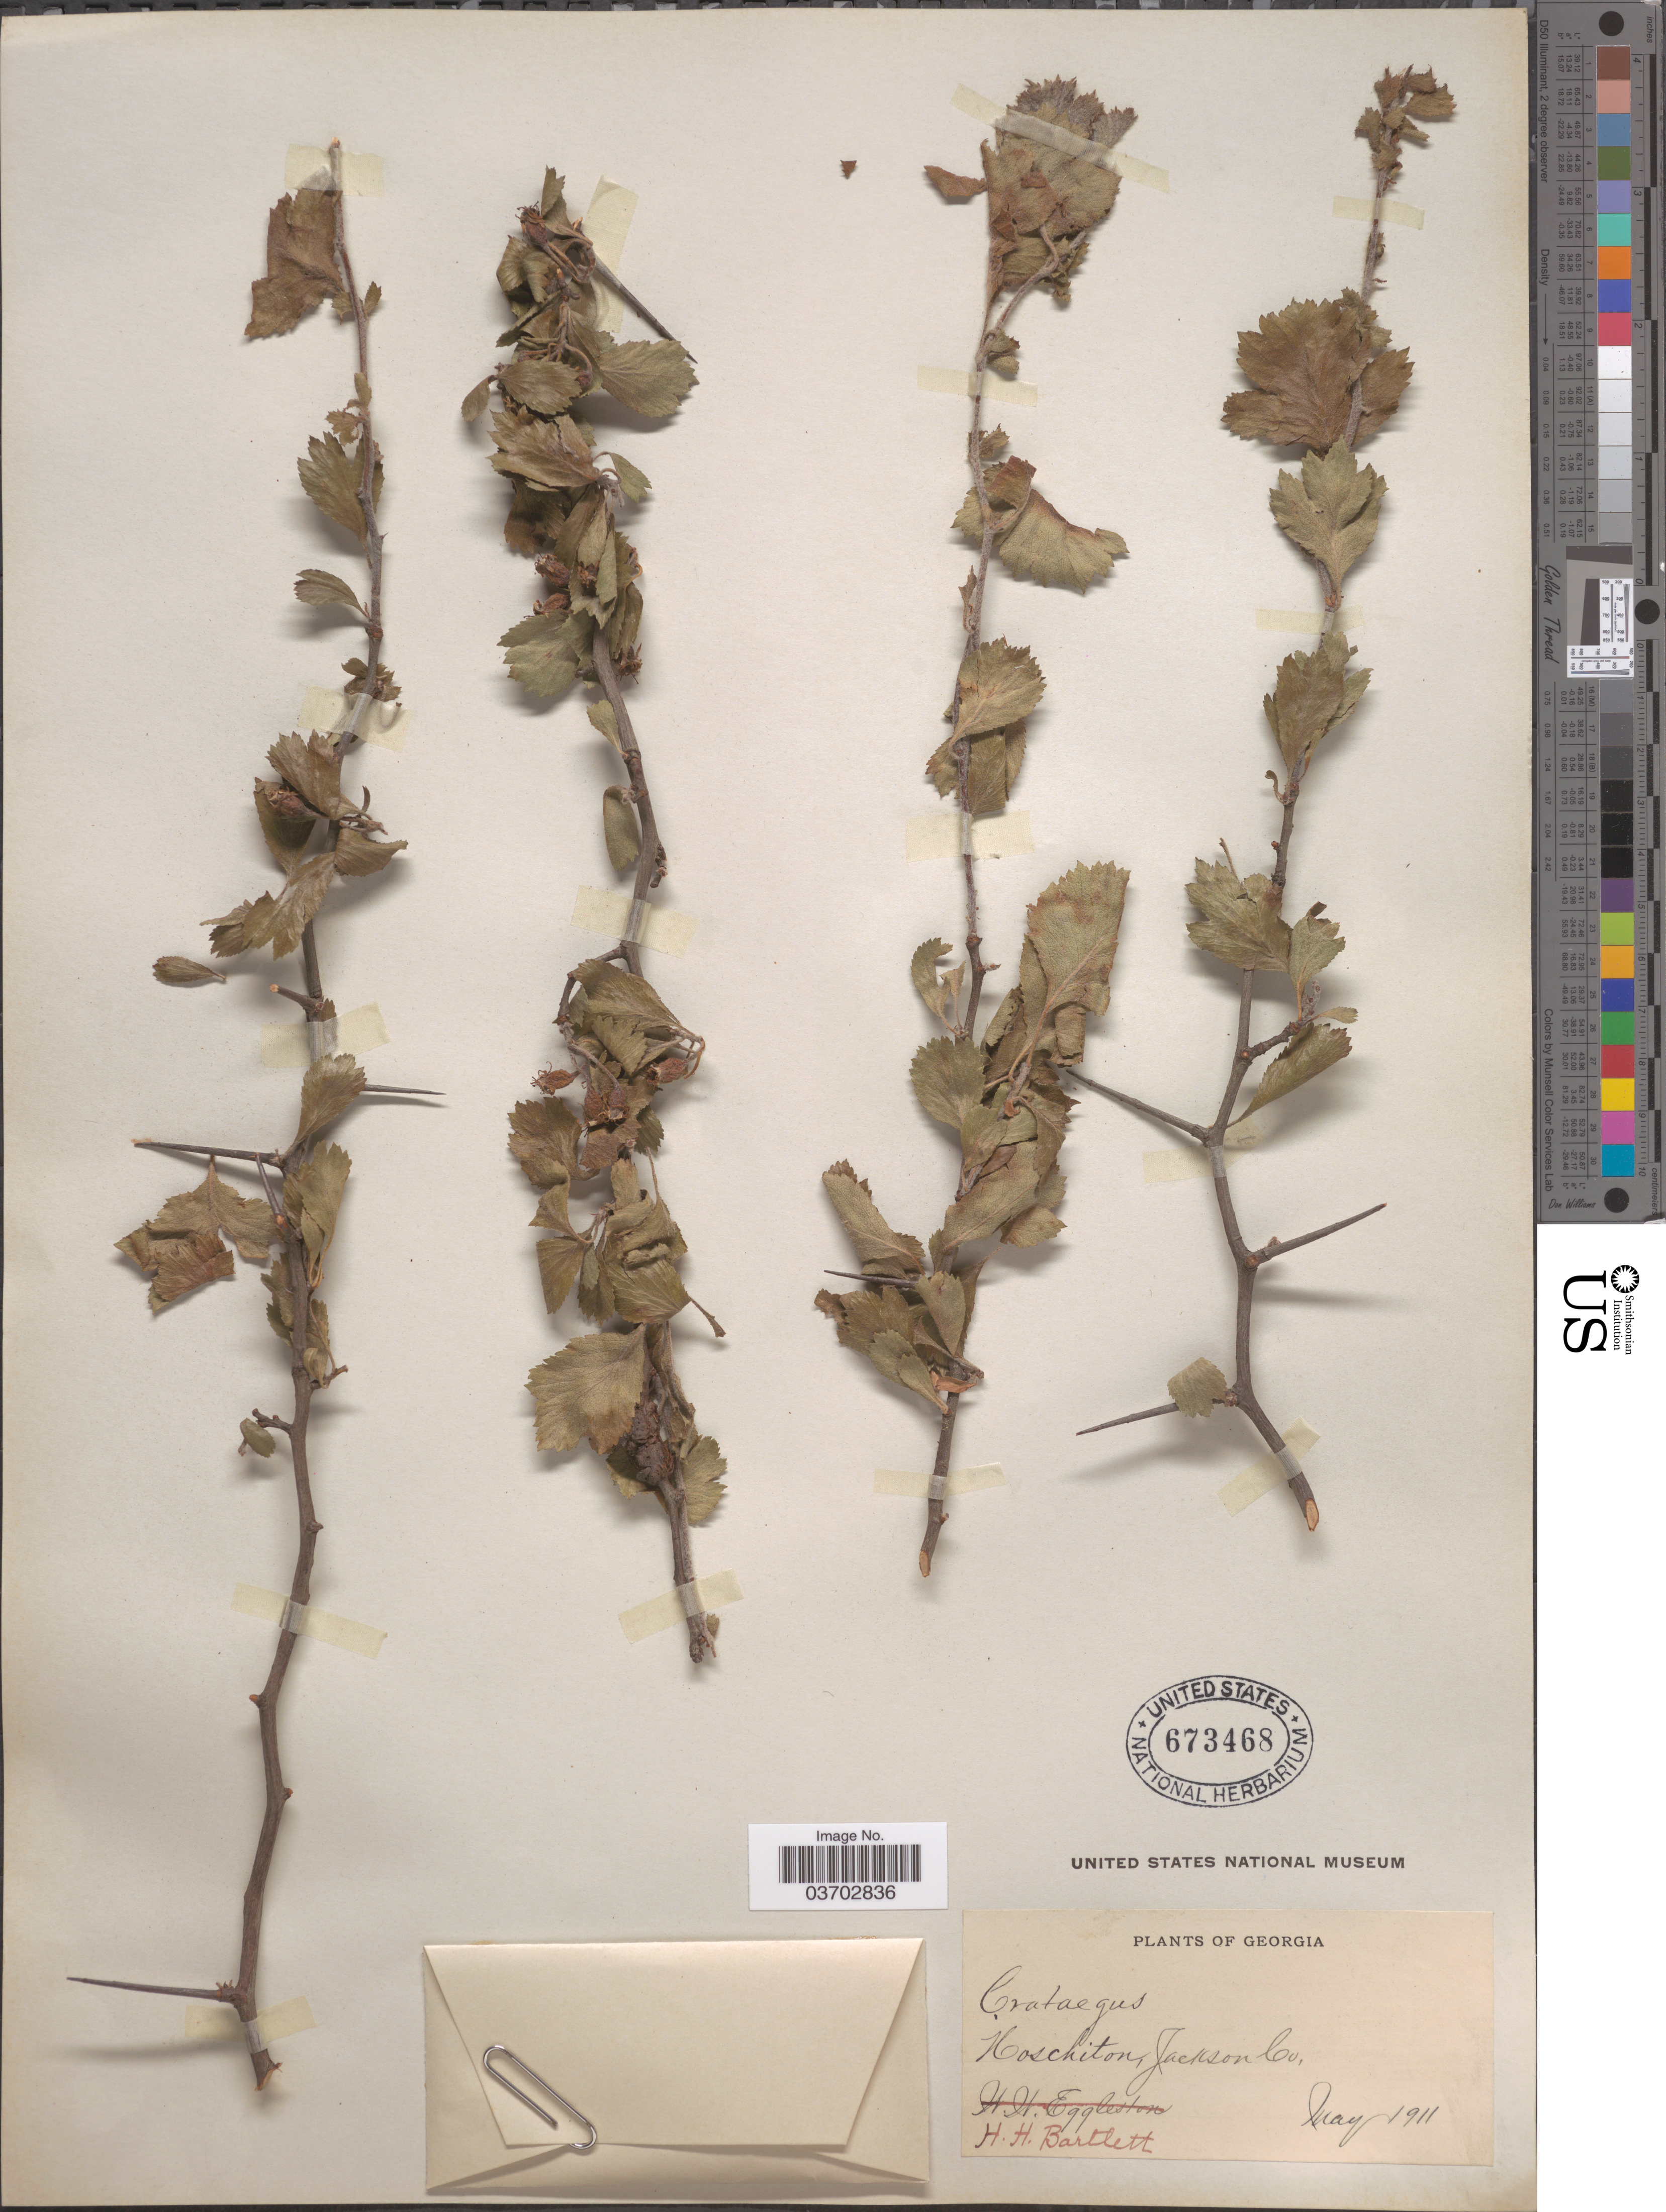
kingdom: Plantae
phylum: Tracheophyta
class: Magnoliopsida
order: Rosales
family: Rosaceae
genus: Crataegus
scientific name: Crataegus sp.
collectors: H. H. Bartlett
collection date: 1911-05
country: United States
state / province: Georgia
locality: Hoschton, Jackson Co.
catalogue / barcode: US 673468